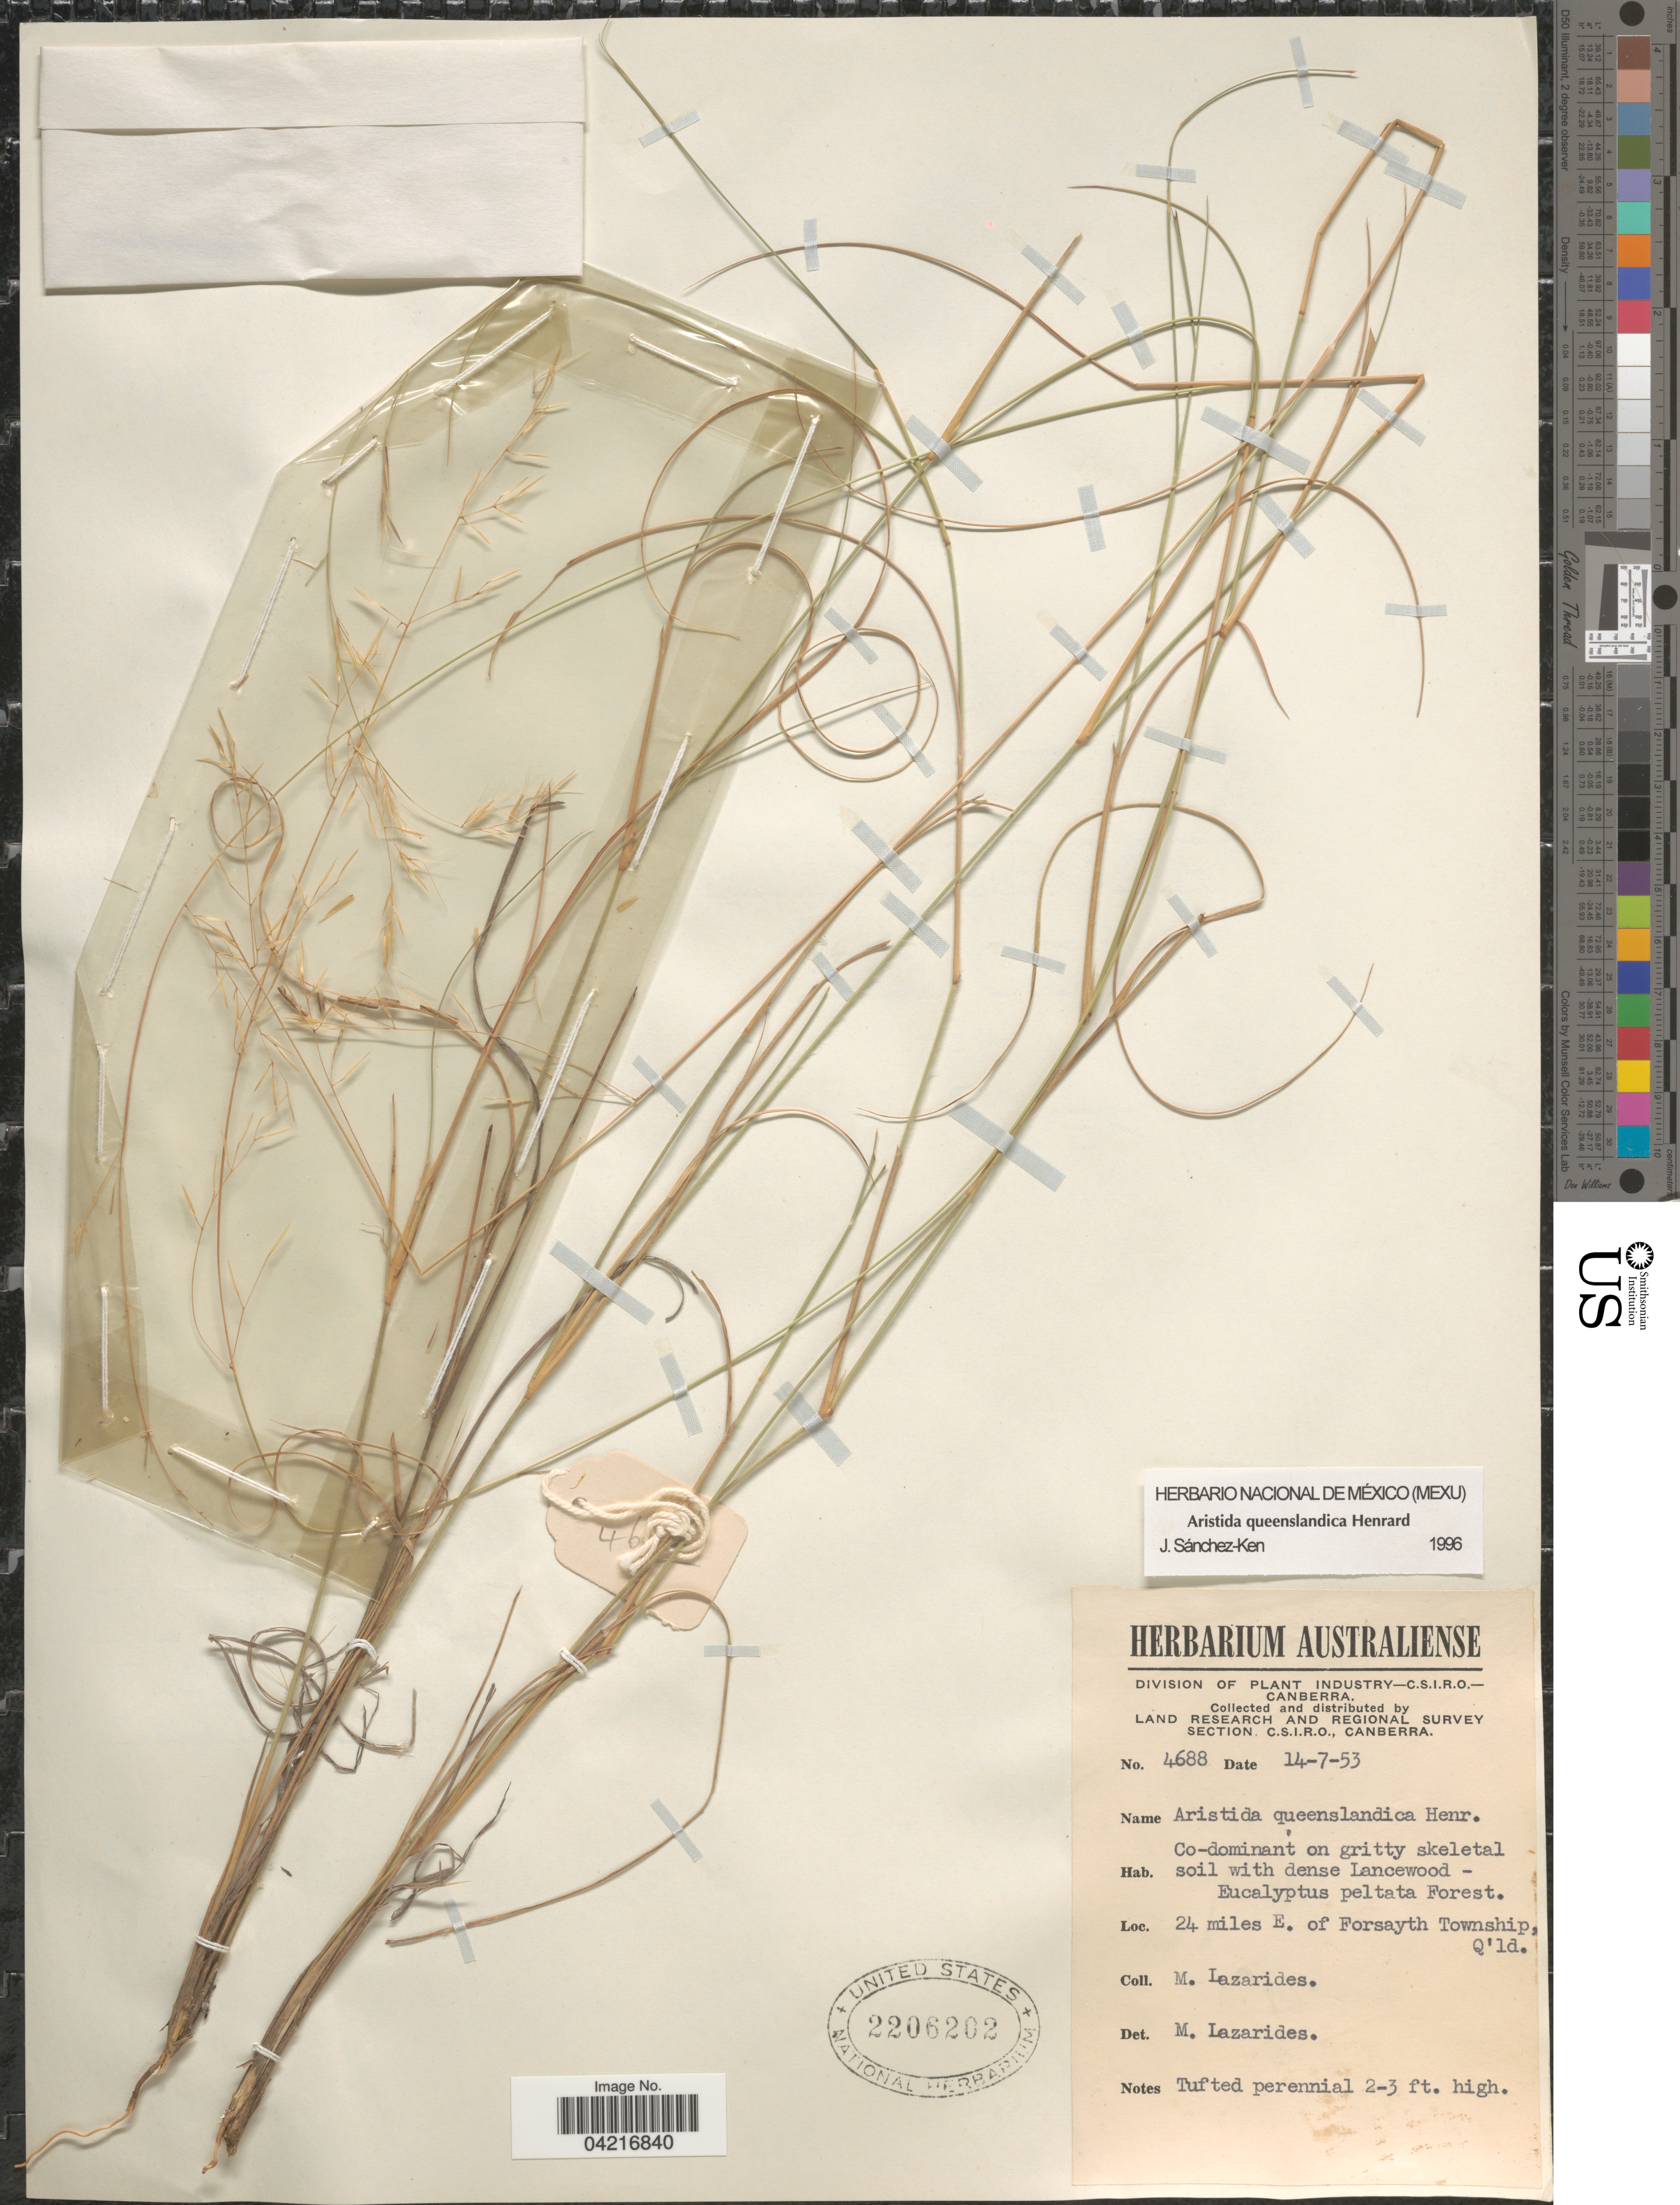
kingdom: Plantae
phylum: Tracheophyta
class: Liliopsida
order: Poales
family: Poaceae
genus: Aristida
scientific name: Aristida queenslandica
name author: Henr.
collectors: M. Lazarides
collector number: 4688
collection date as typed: Transcribed d/m/y: 14/7/53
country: Australia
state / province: Queensland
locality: Land Research and Regional Survey Section, C.S.I.R.O. 24 miles E. of Forsayth Township.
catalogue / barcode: US 2206202